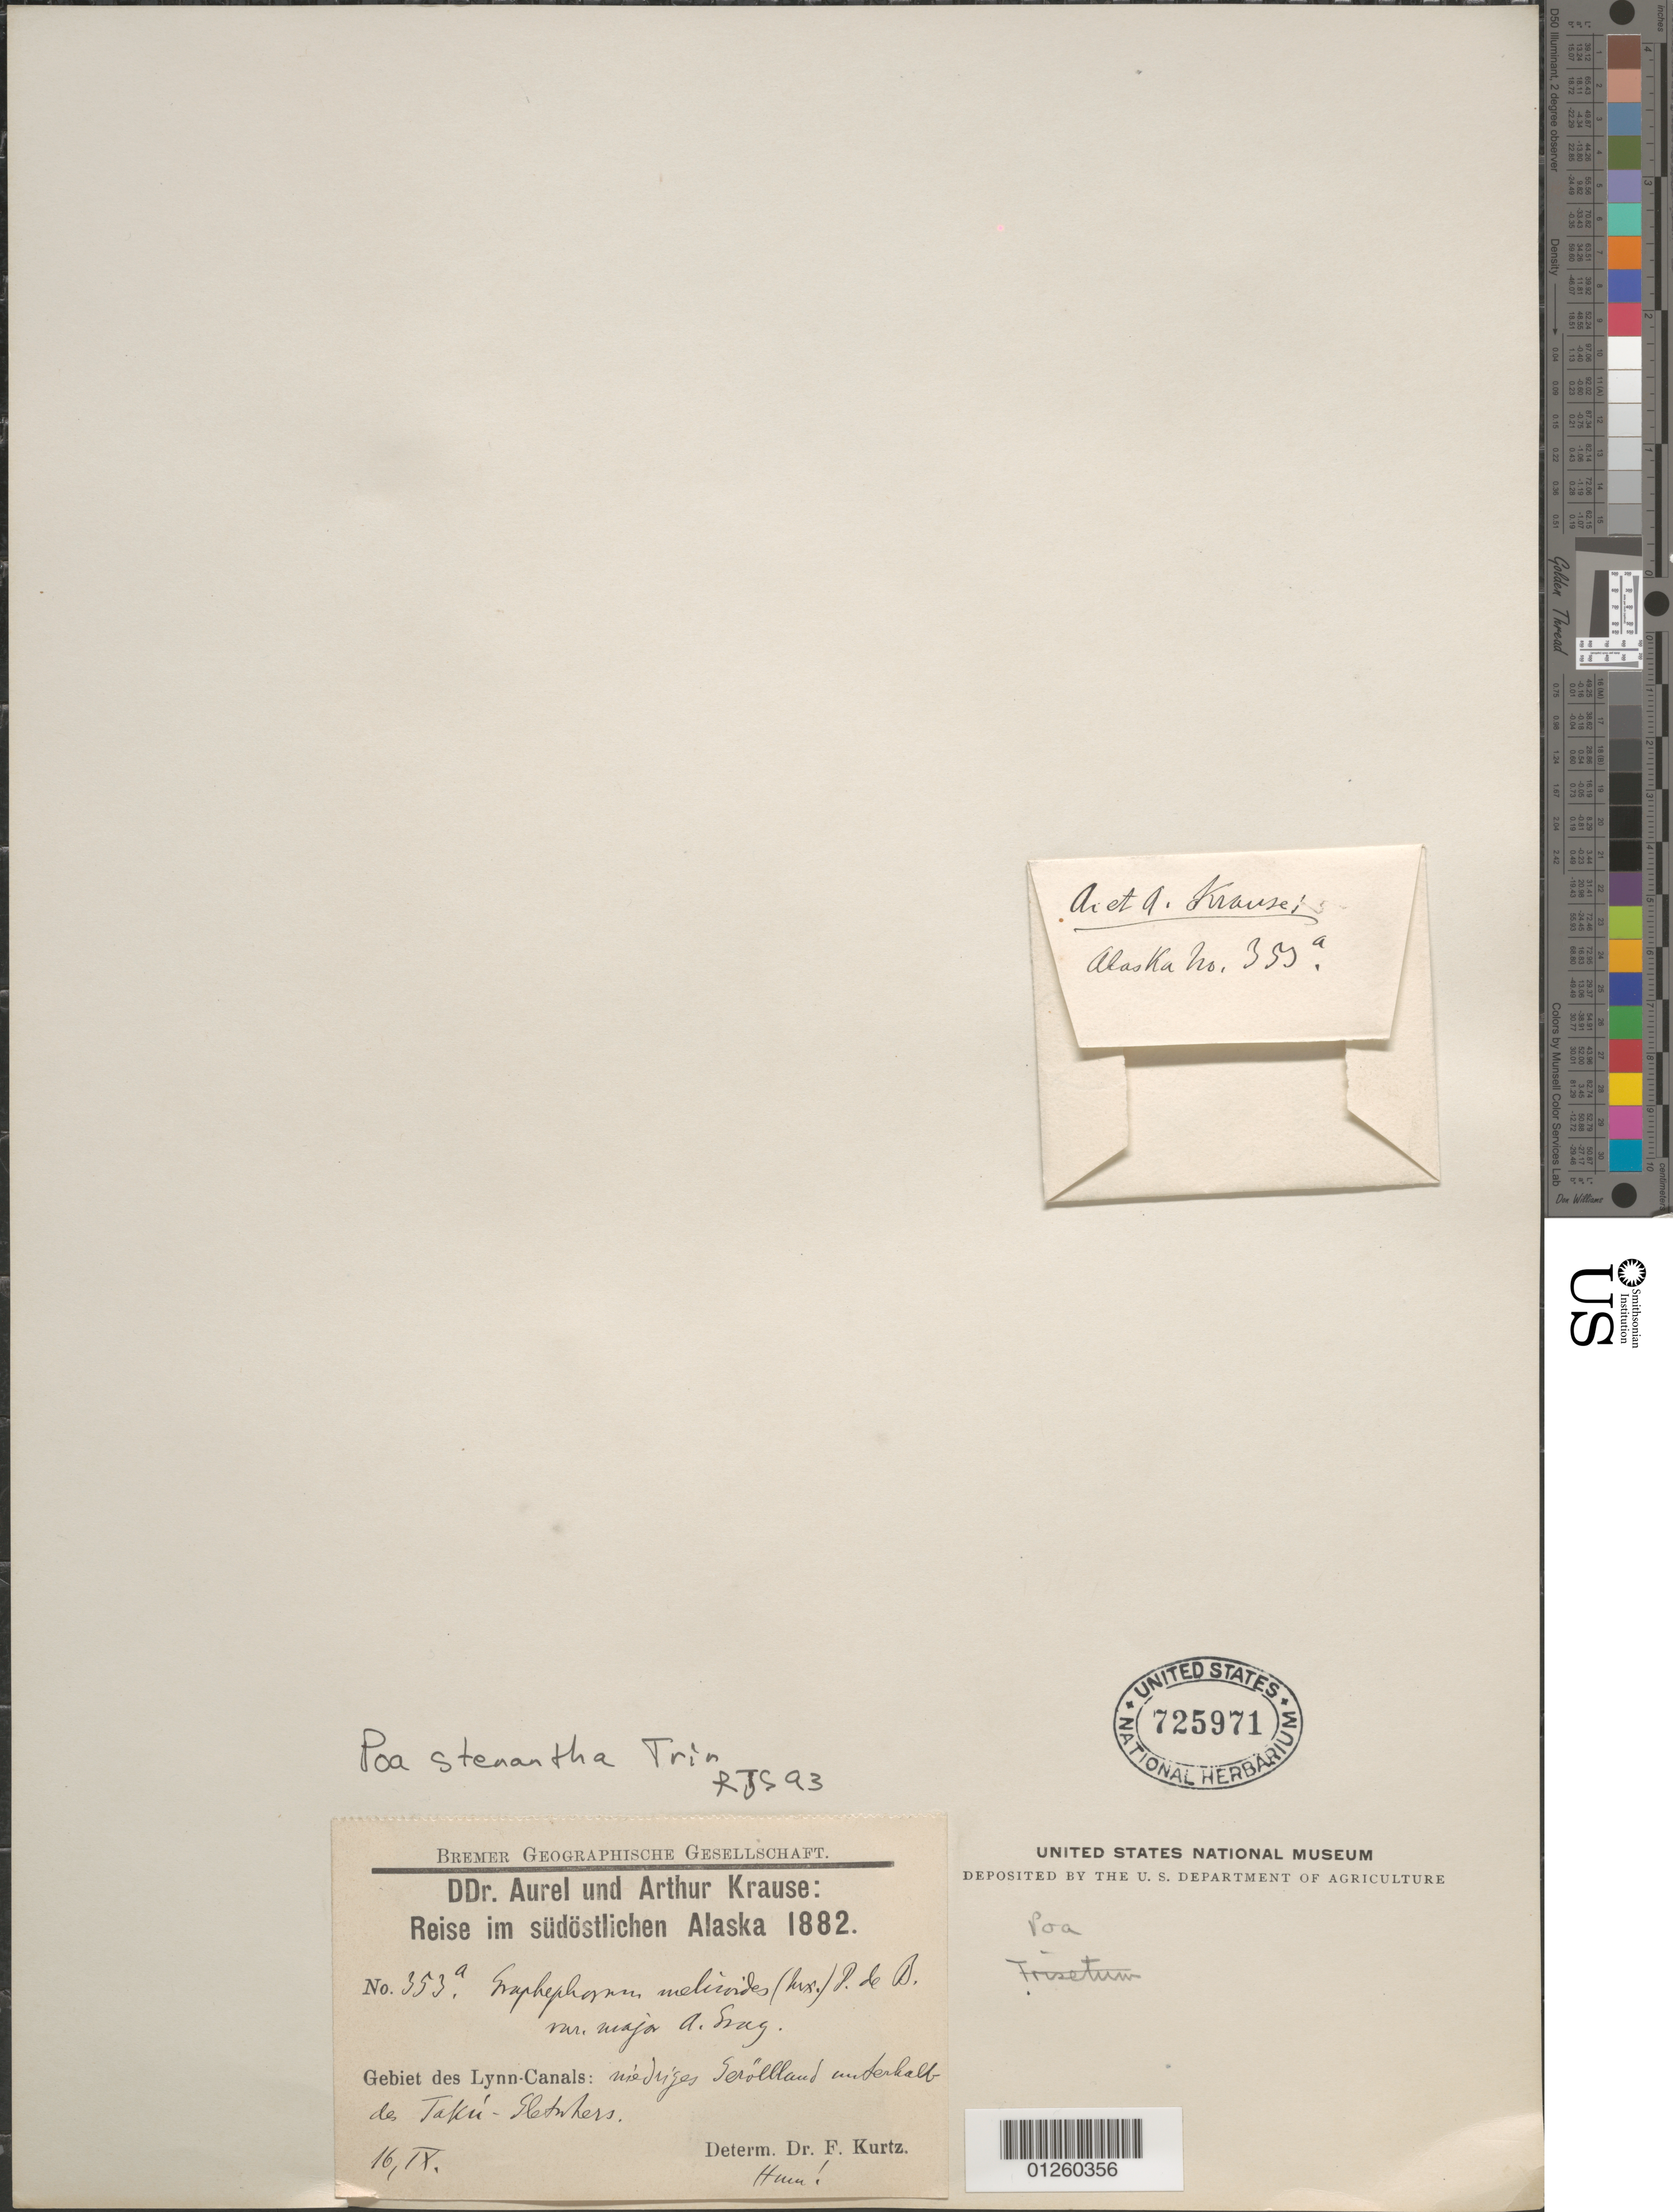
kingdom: Plantae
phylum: Tracheophyta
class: Liliopsida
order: Poales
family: Poaceae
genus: Poa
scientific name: Poa stenantha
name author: Trin.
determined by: Soreng, Robert J., Research Associate (BOT), Smithsonian Institution - National Museum of Natural History (UNITED STATES)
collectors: A. Krause & A. Krause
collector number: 353-a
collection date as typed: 16, IX. Alaska 1882. DDr. Aurel und Arthur Krause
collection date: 1882-09-16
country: United States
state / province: Alaska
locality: sudostlichen Alaska, Gebiet des Lynn-Canals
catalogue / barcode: US 725971